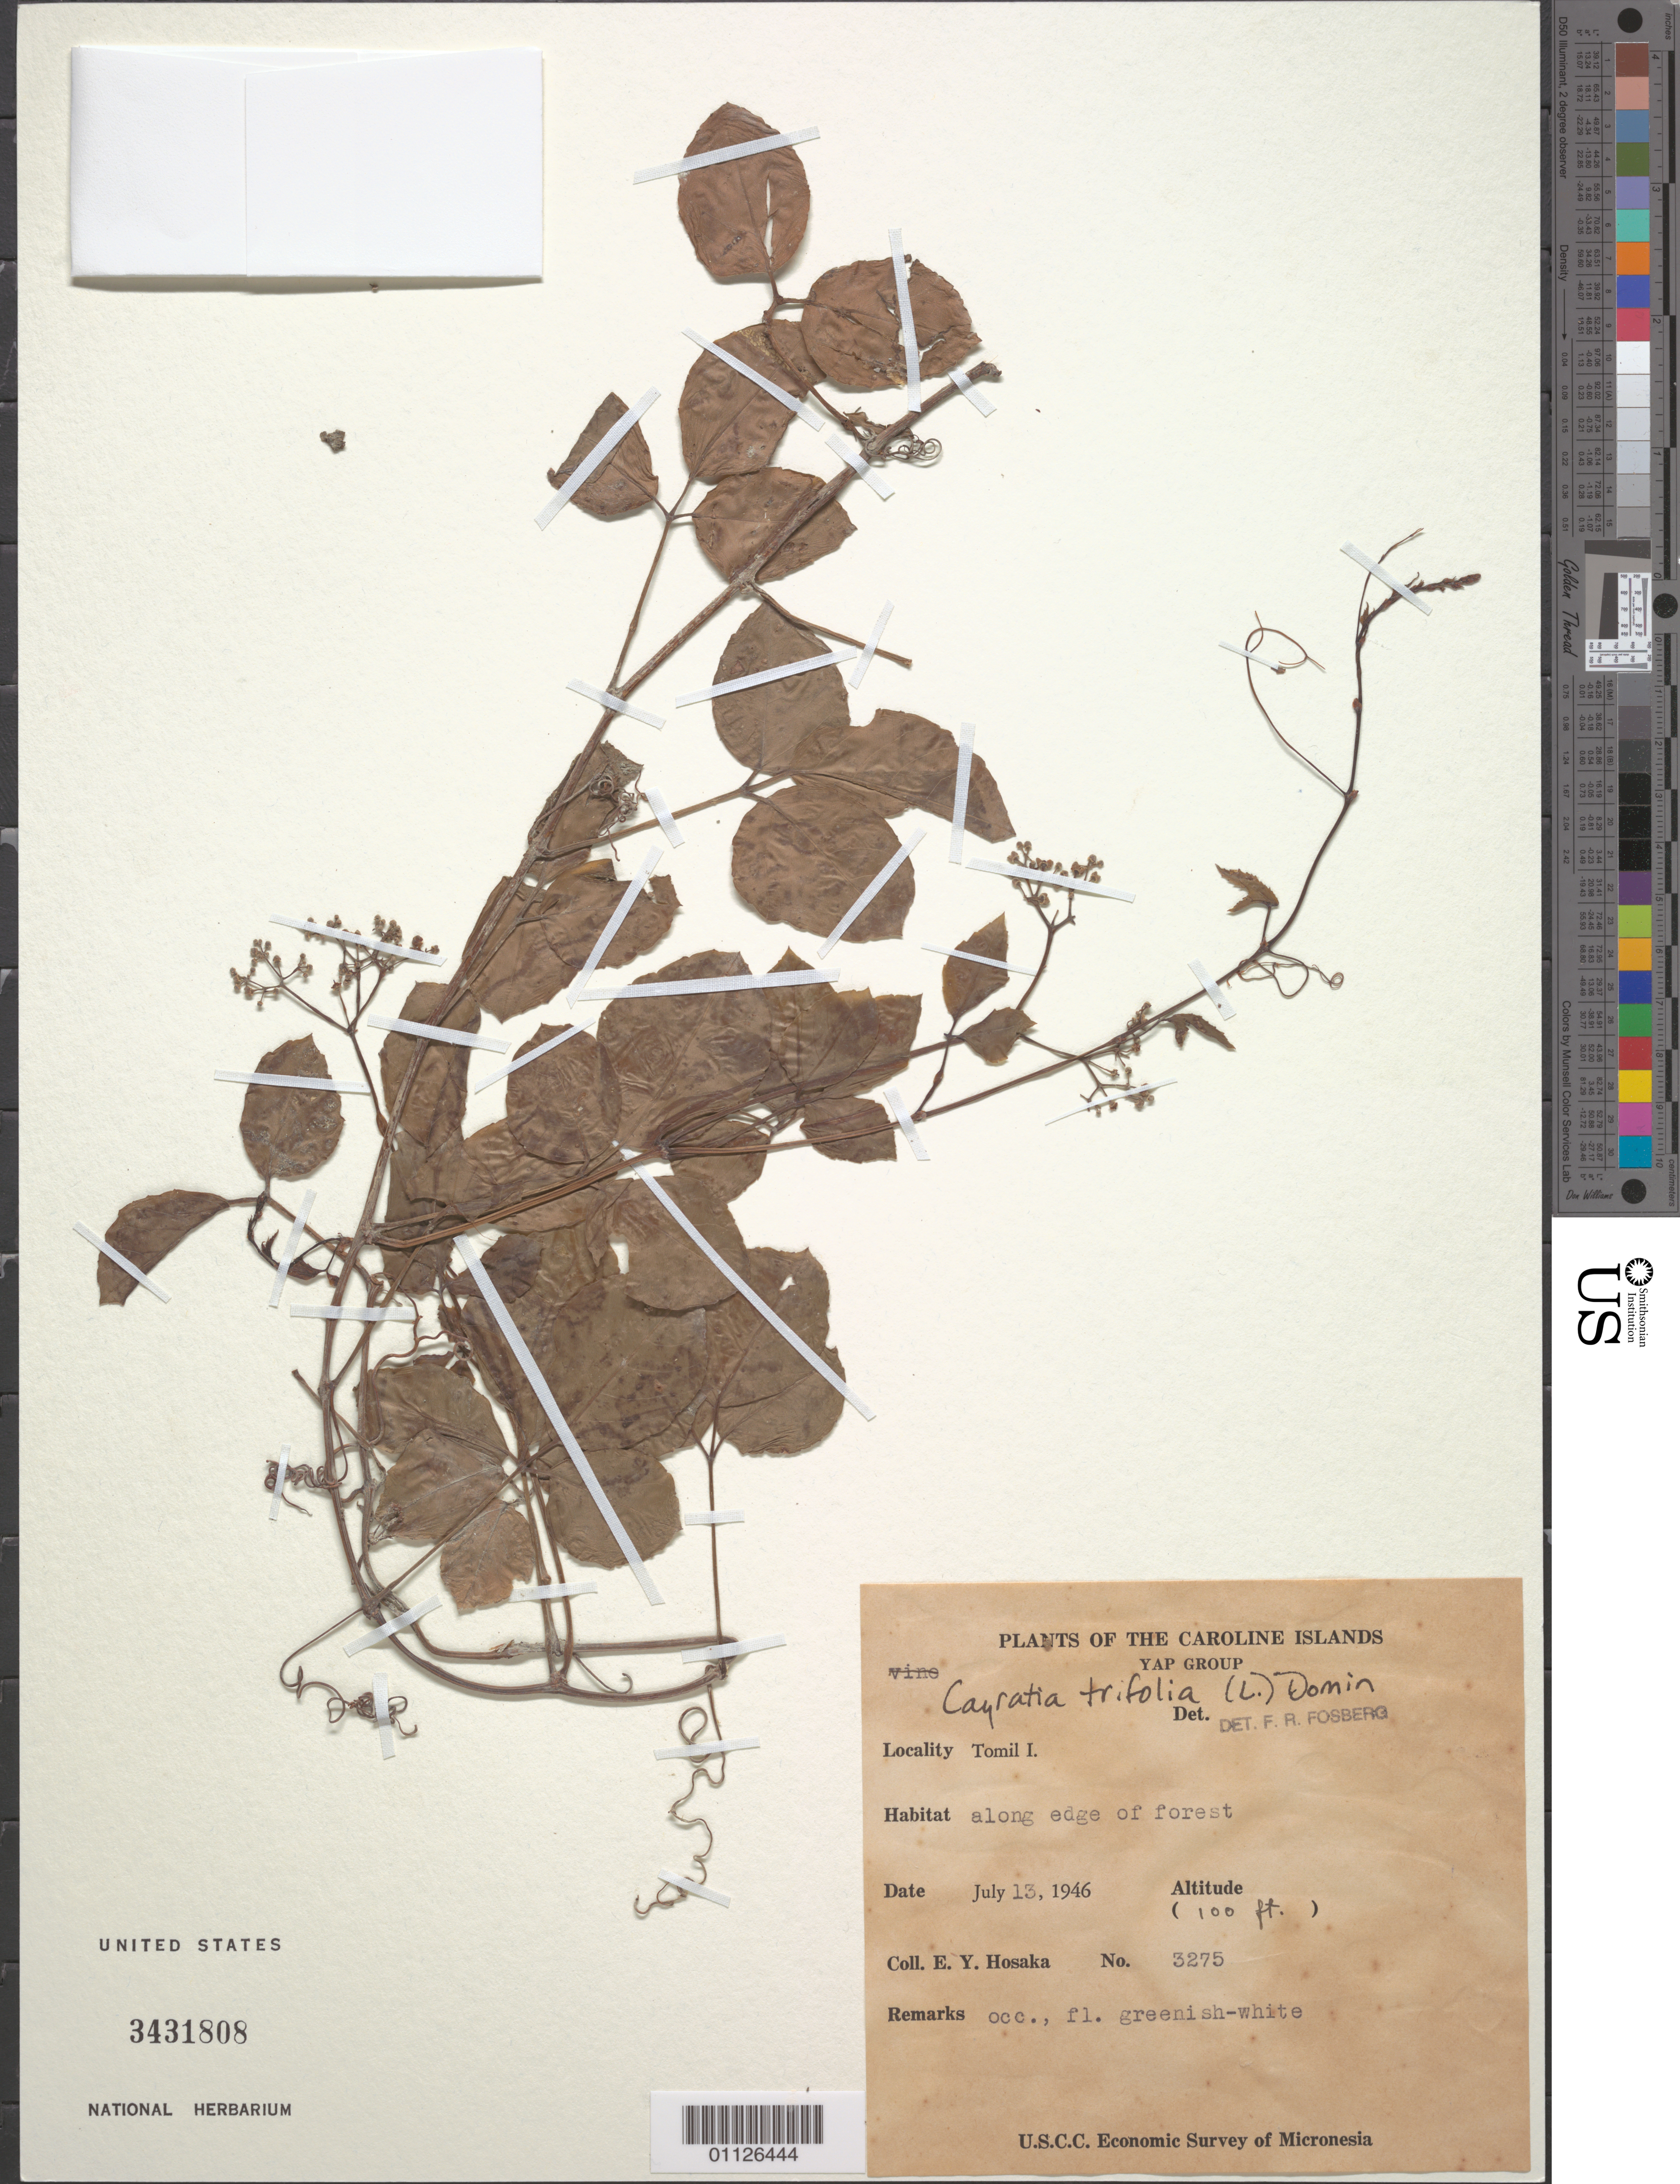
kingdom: Plantae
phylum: Tracheophyta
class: Magnoliopsida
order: Vitales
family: Vitaceae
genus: Causonis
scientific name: Causonis trifolia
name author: (L.) Mabb. & J. Wen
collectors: E. Y. Hosaka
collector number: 3275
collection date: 1946-07-13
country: Micronesia, Federated States of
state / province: Yap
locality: Caroline Islands.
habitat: Along edge of forest.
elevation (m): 30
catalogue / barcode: US 3431808